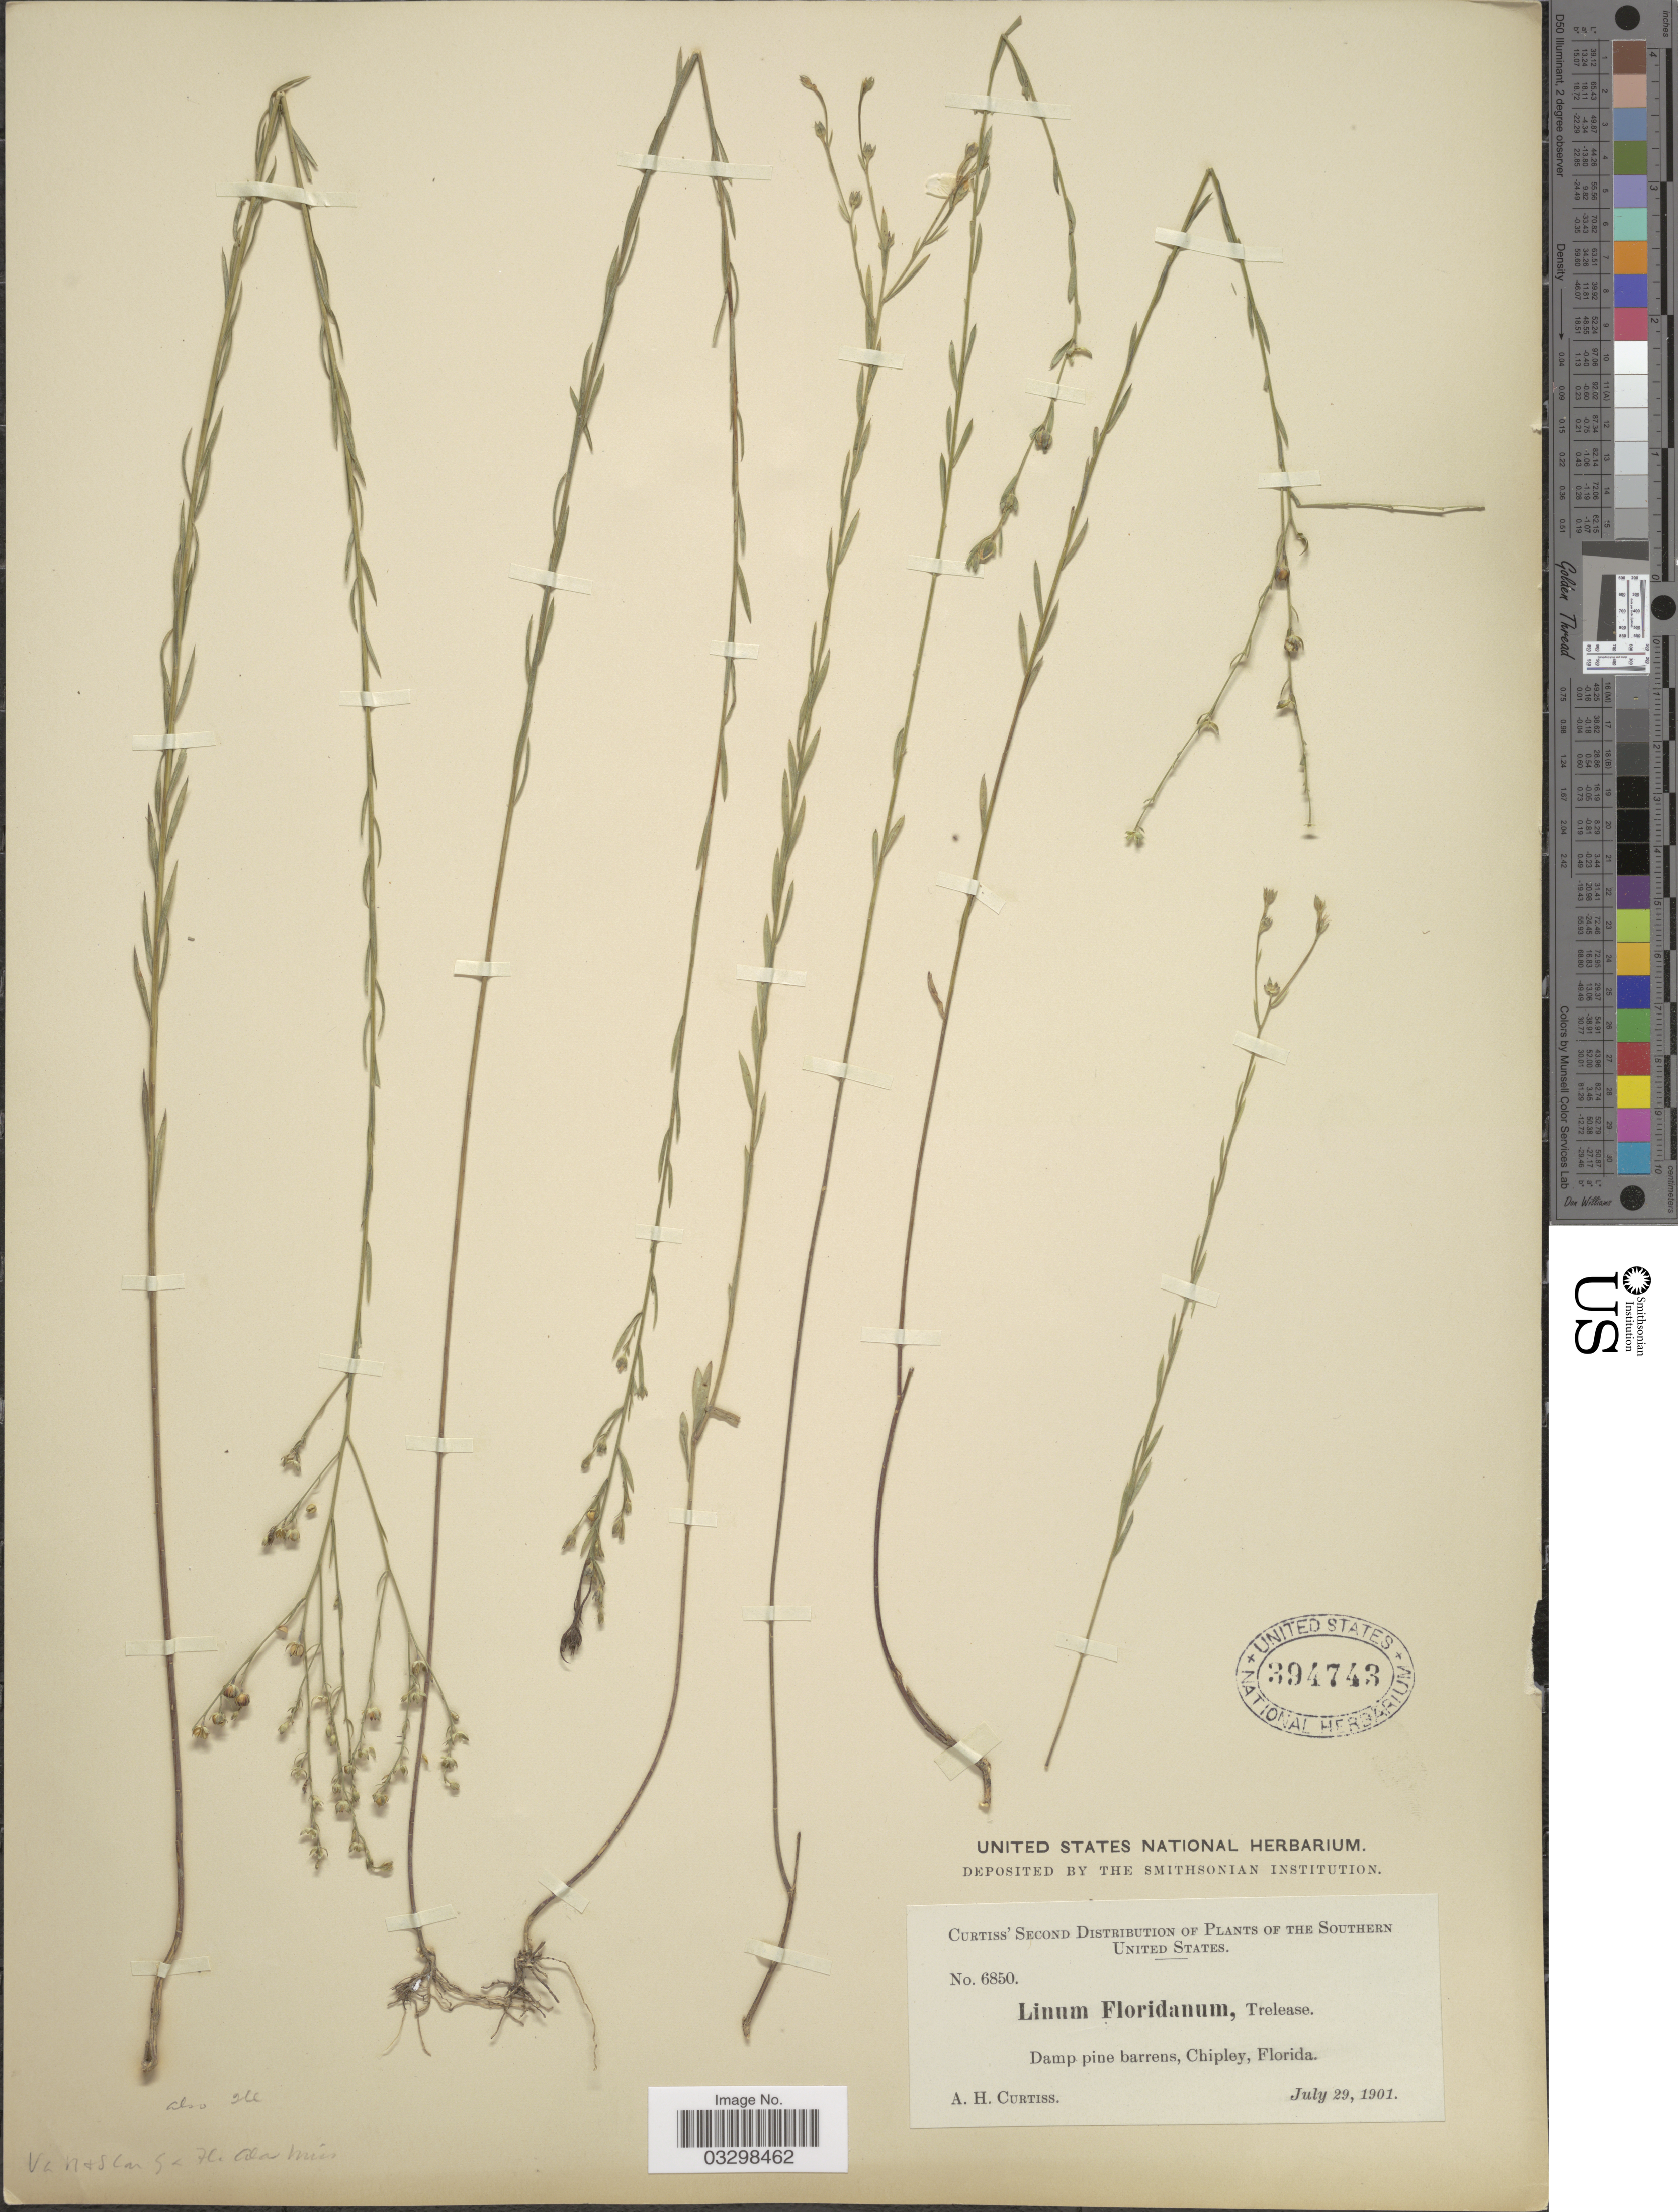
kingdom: Plantae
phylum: Tracheophyta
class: Magnoliopsida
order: Malpighiales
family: Linaceae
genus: Linum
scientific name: Linum floridanum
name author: (Planch.) Trel.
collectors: A. H. Curtiss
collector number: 6850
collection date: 1901-07-29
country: United States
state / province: Florida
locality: Southern United States. Chipley.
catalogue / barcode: US 394743